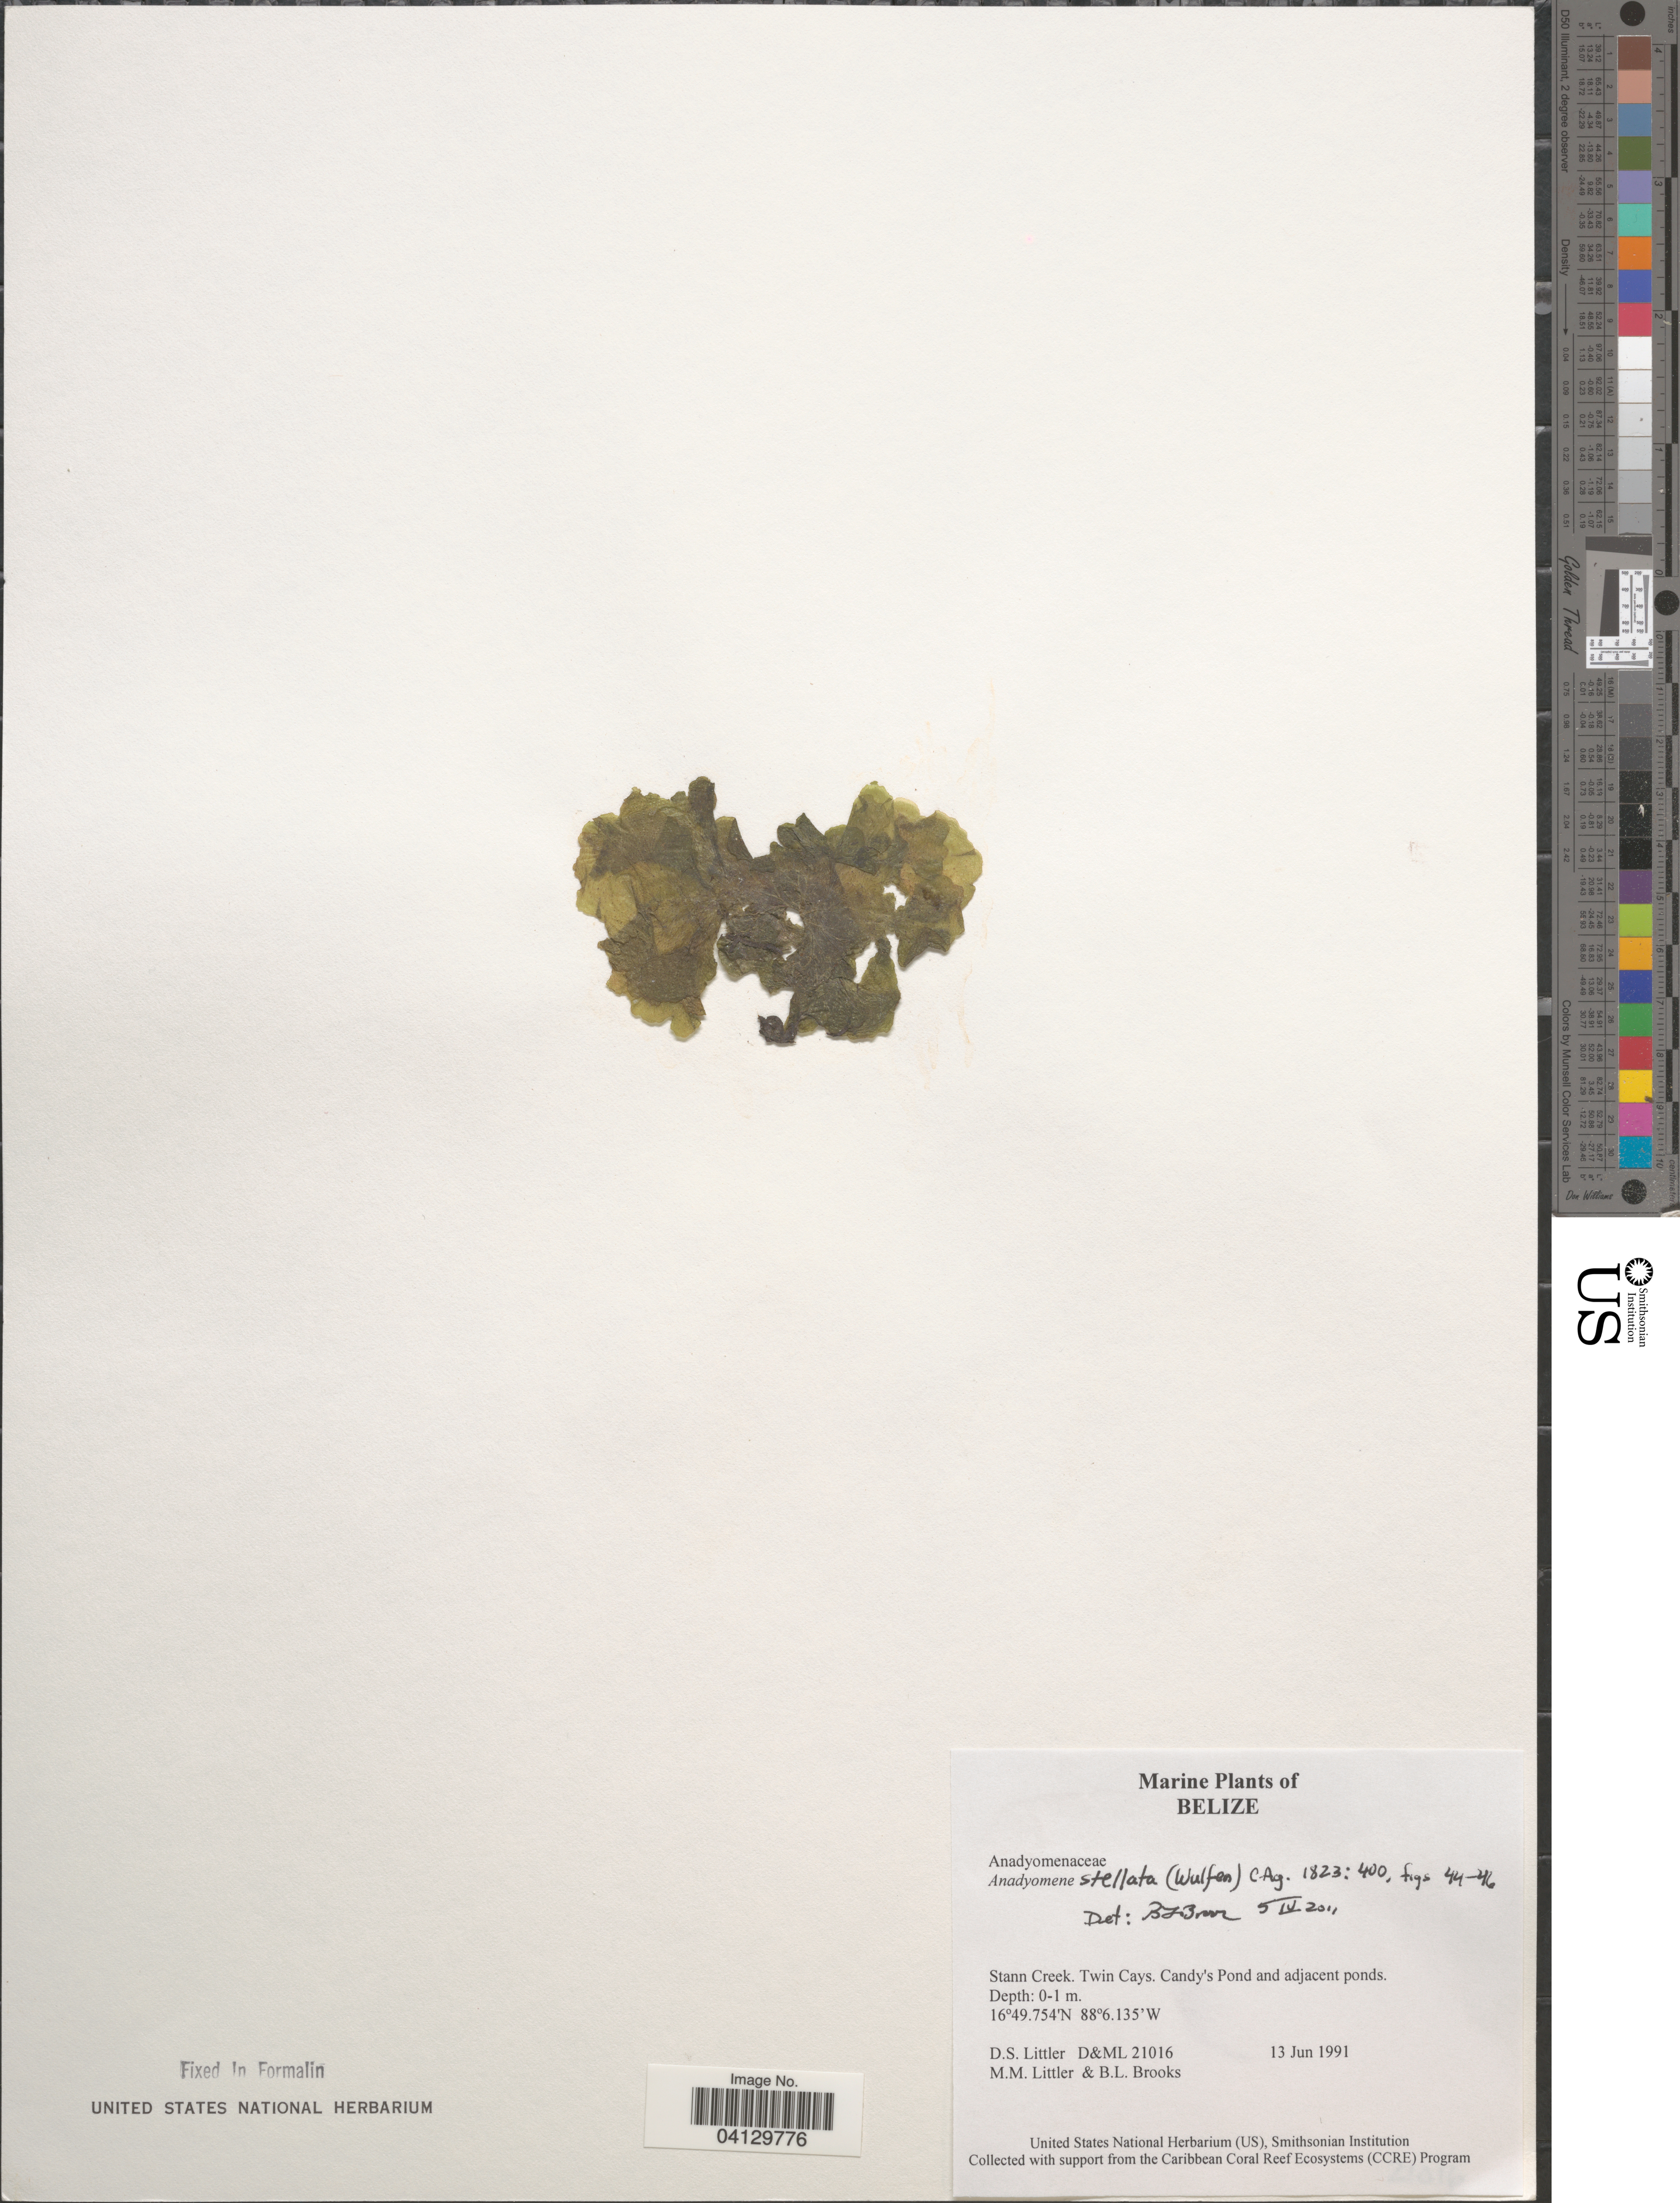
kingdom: Plantae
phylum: Chlorophyta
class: Ulvophyceae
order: Cladophorales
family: Anadyomenaceae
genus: Anadyomene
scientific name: Anadyomene stellata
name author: (Wulfen) C. Agardh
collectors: D. S. Littler & B. Brooks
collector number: D&ML21016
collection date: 1991-06-13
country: Belize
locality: Stann Creek. Twin Cays. Candy's Pond and adjacent ponds.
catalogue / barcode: US 329106